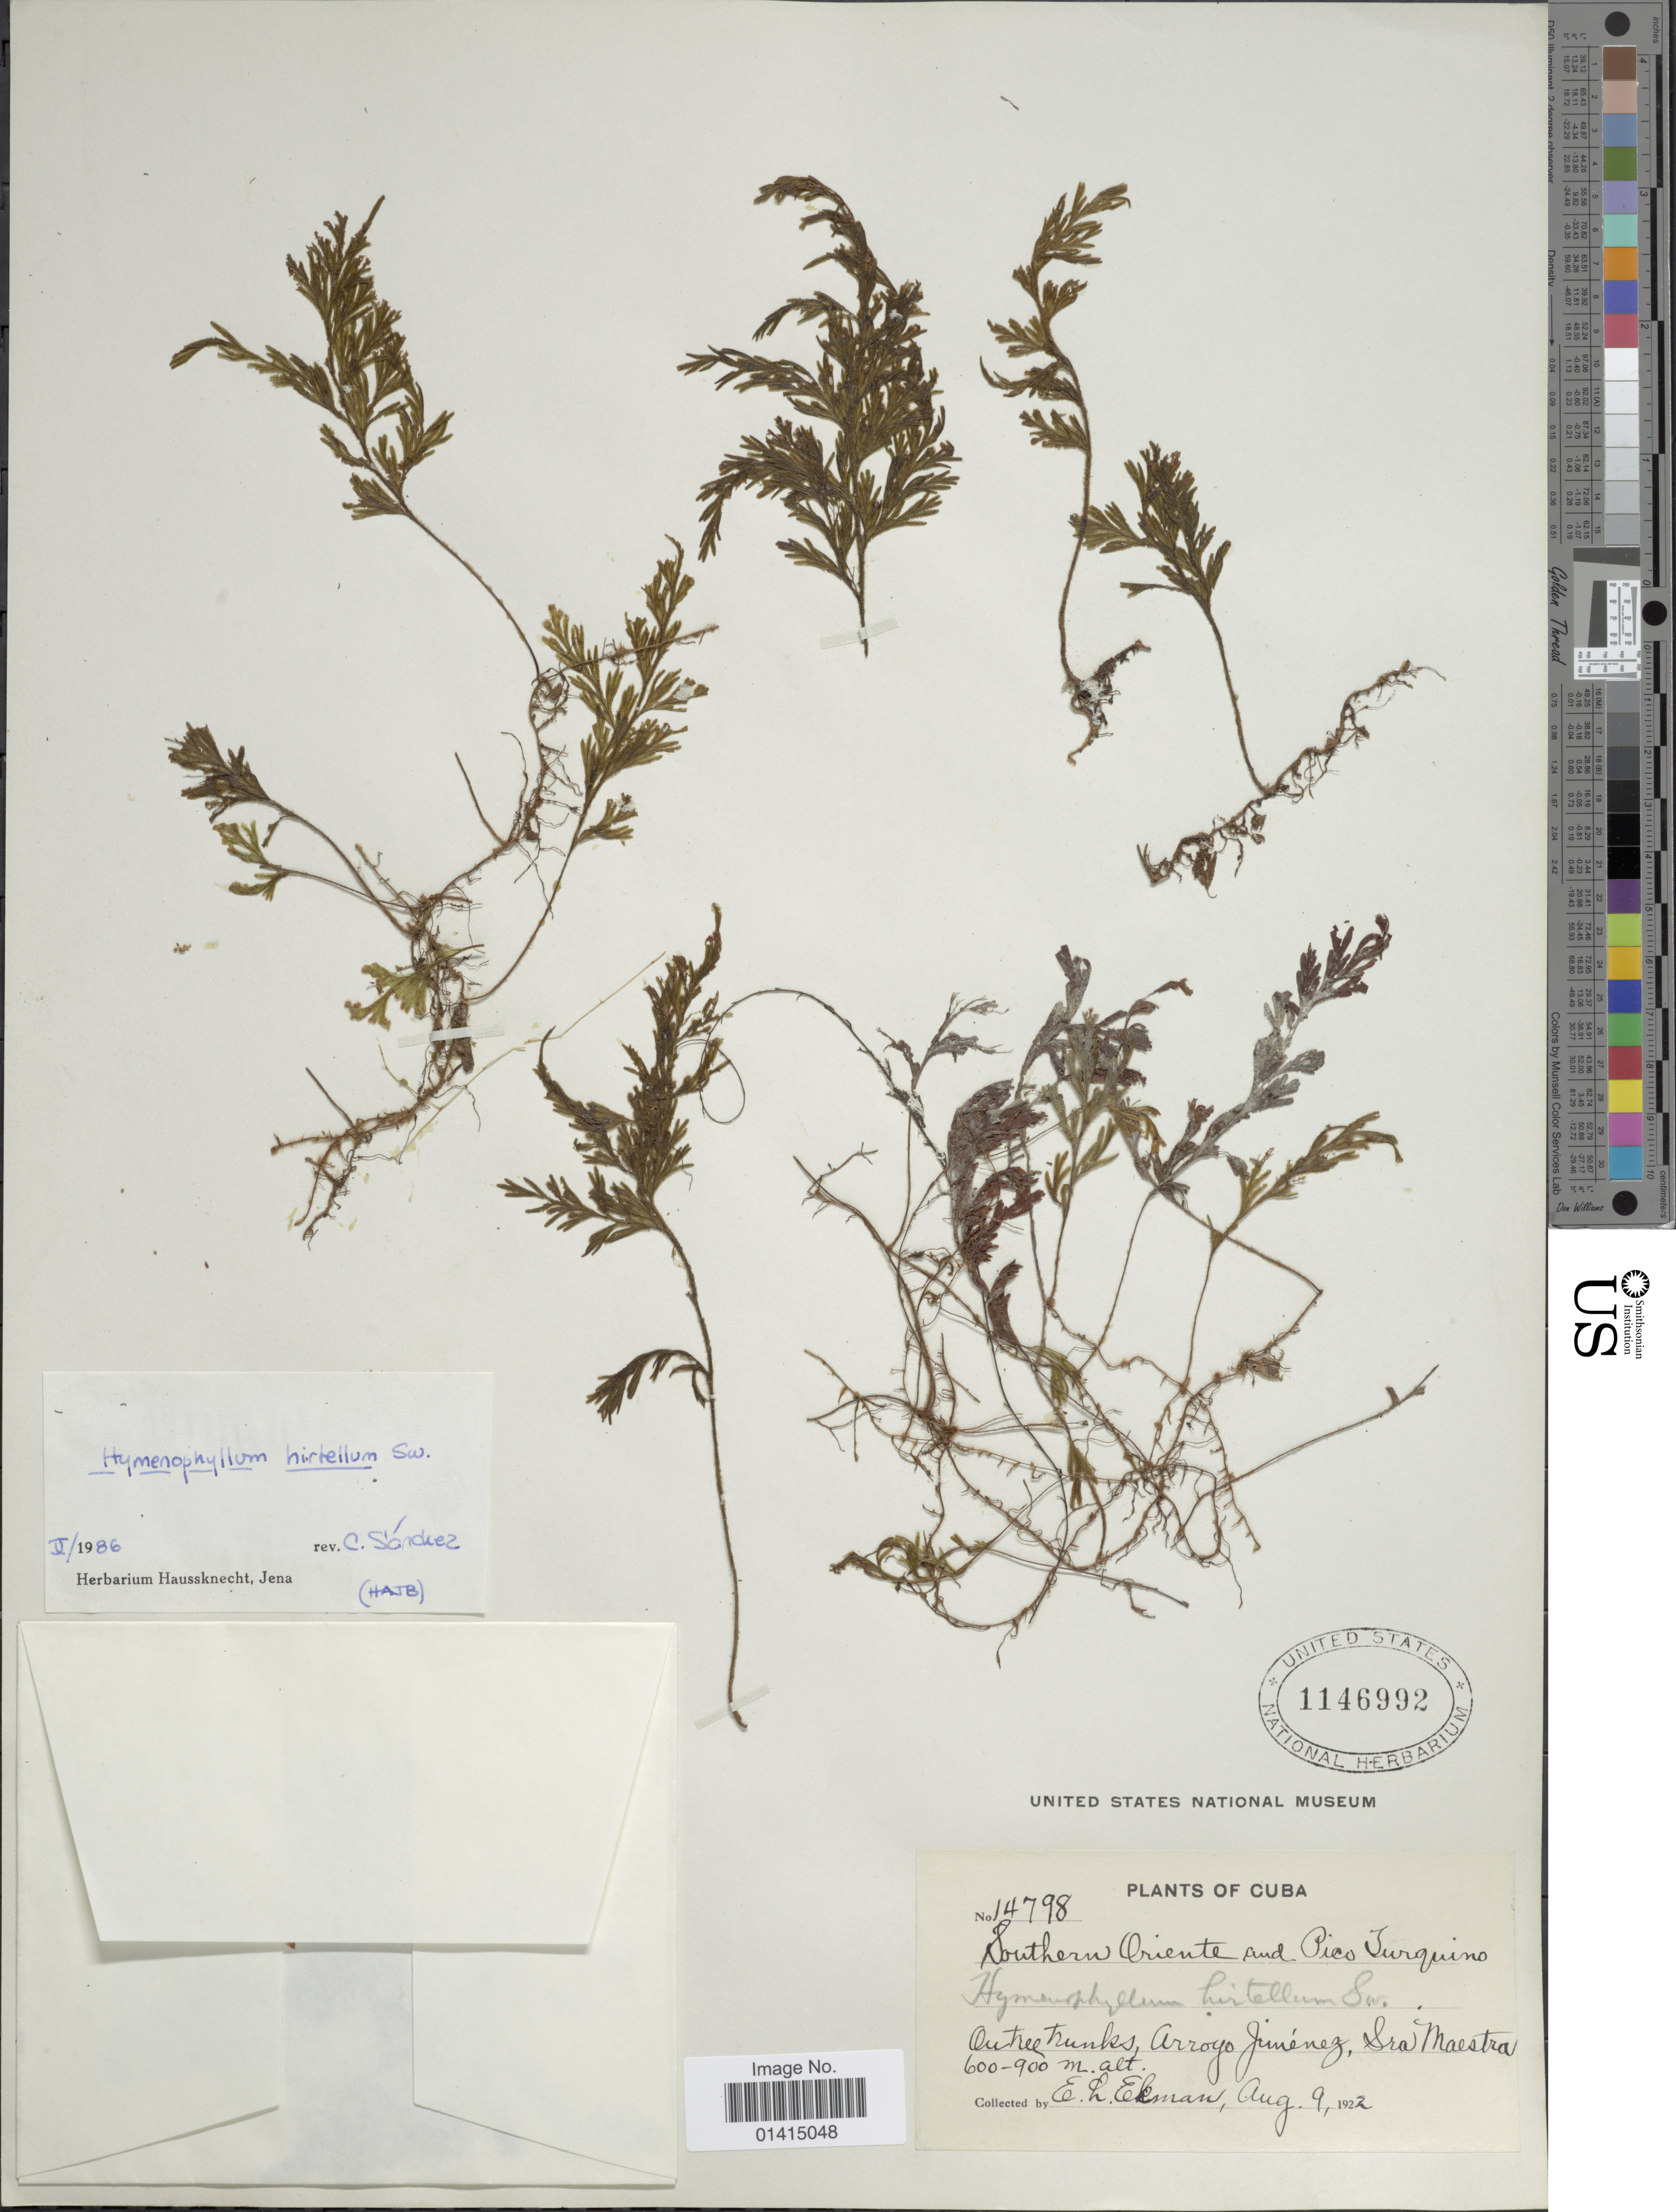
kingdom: Plantae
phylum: Tracheophyta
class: Polypodiopsida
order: Hymenophyllales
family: Hymenophyllaceae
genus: Hymenophyllum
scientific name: Hymenophyllum hirtellum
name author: Sw. in Schrad.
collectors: E. L. Ekman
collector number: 14798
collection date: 1922-08-09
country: Cuba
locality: On tree trunks Arroyo Jiménez, Sra Maestra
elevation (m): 600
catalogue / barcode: US 1146992